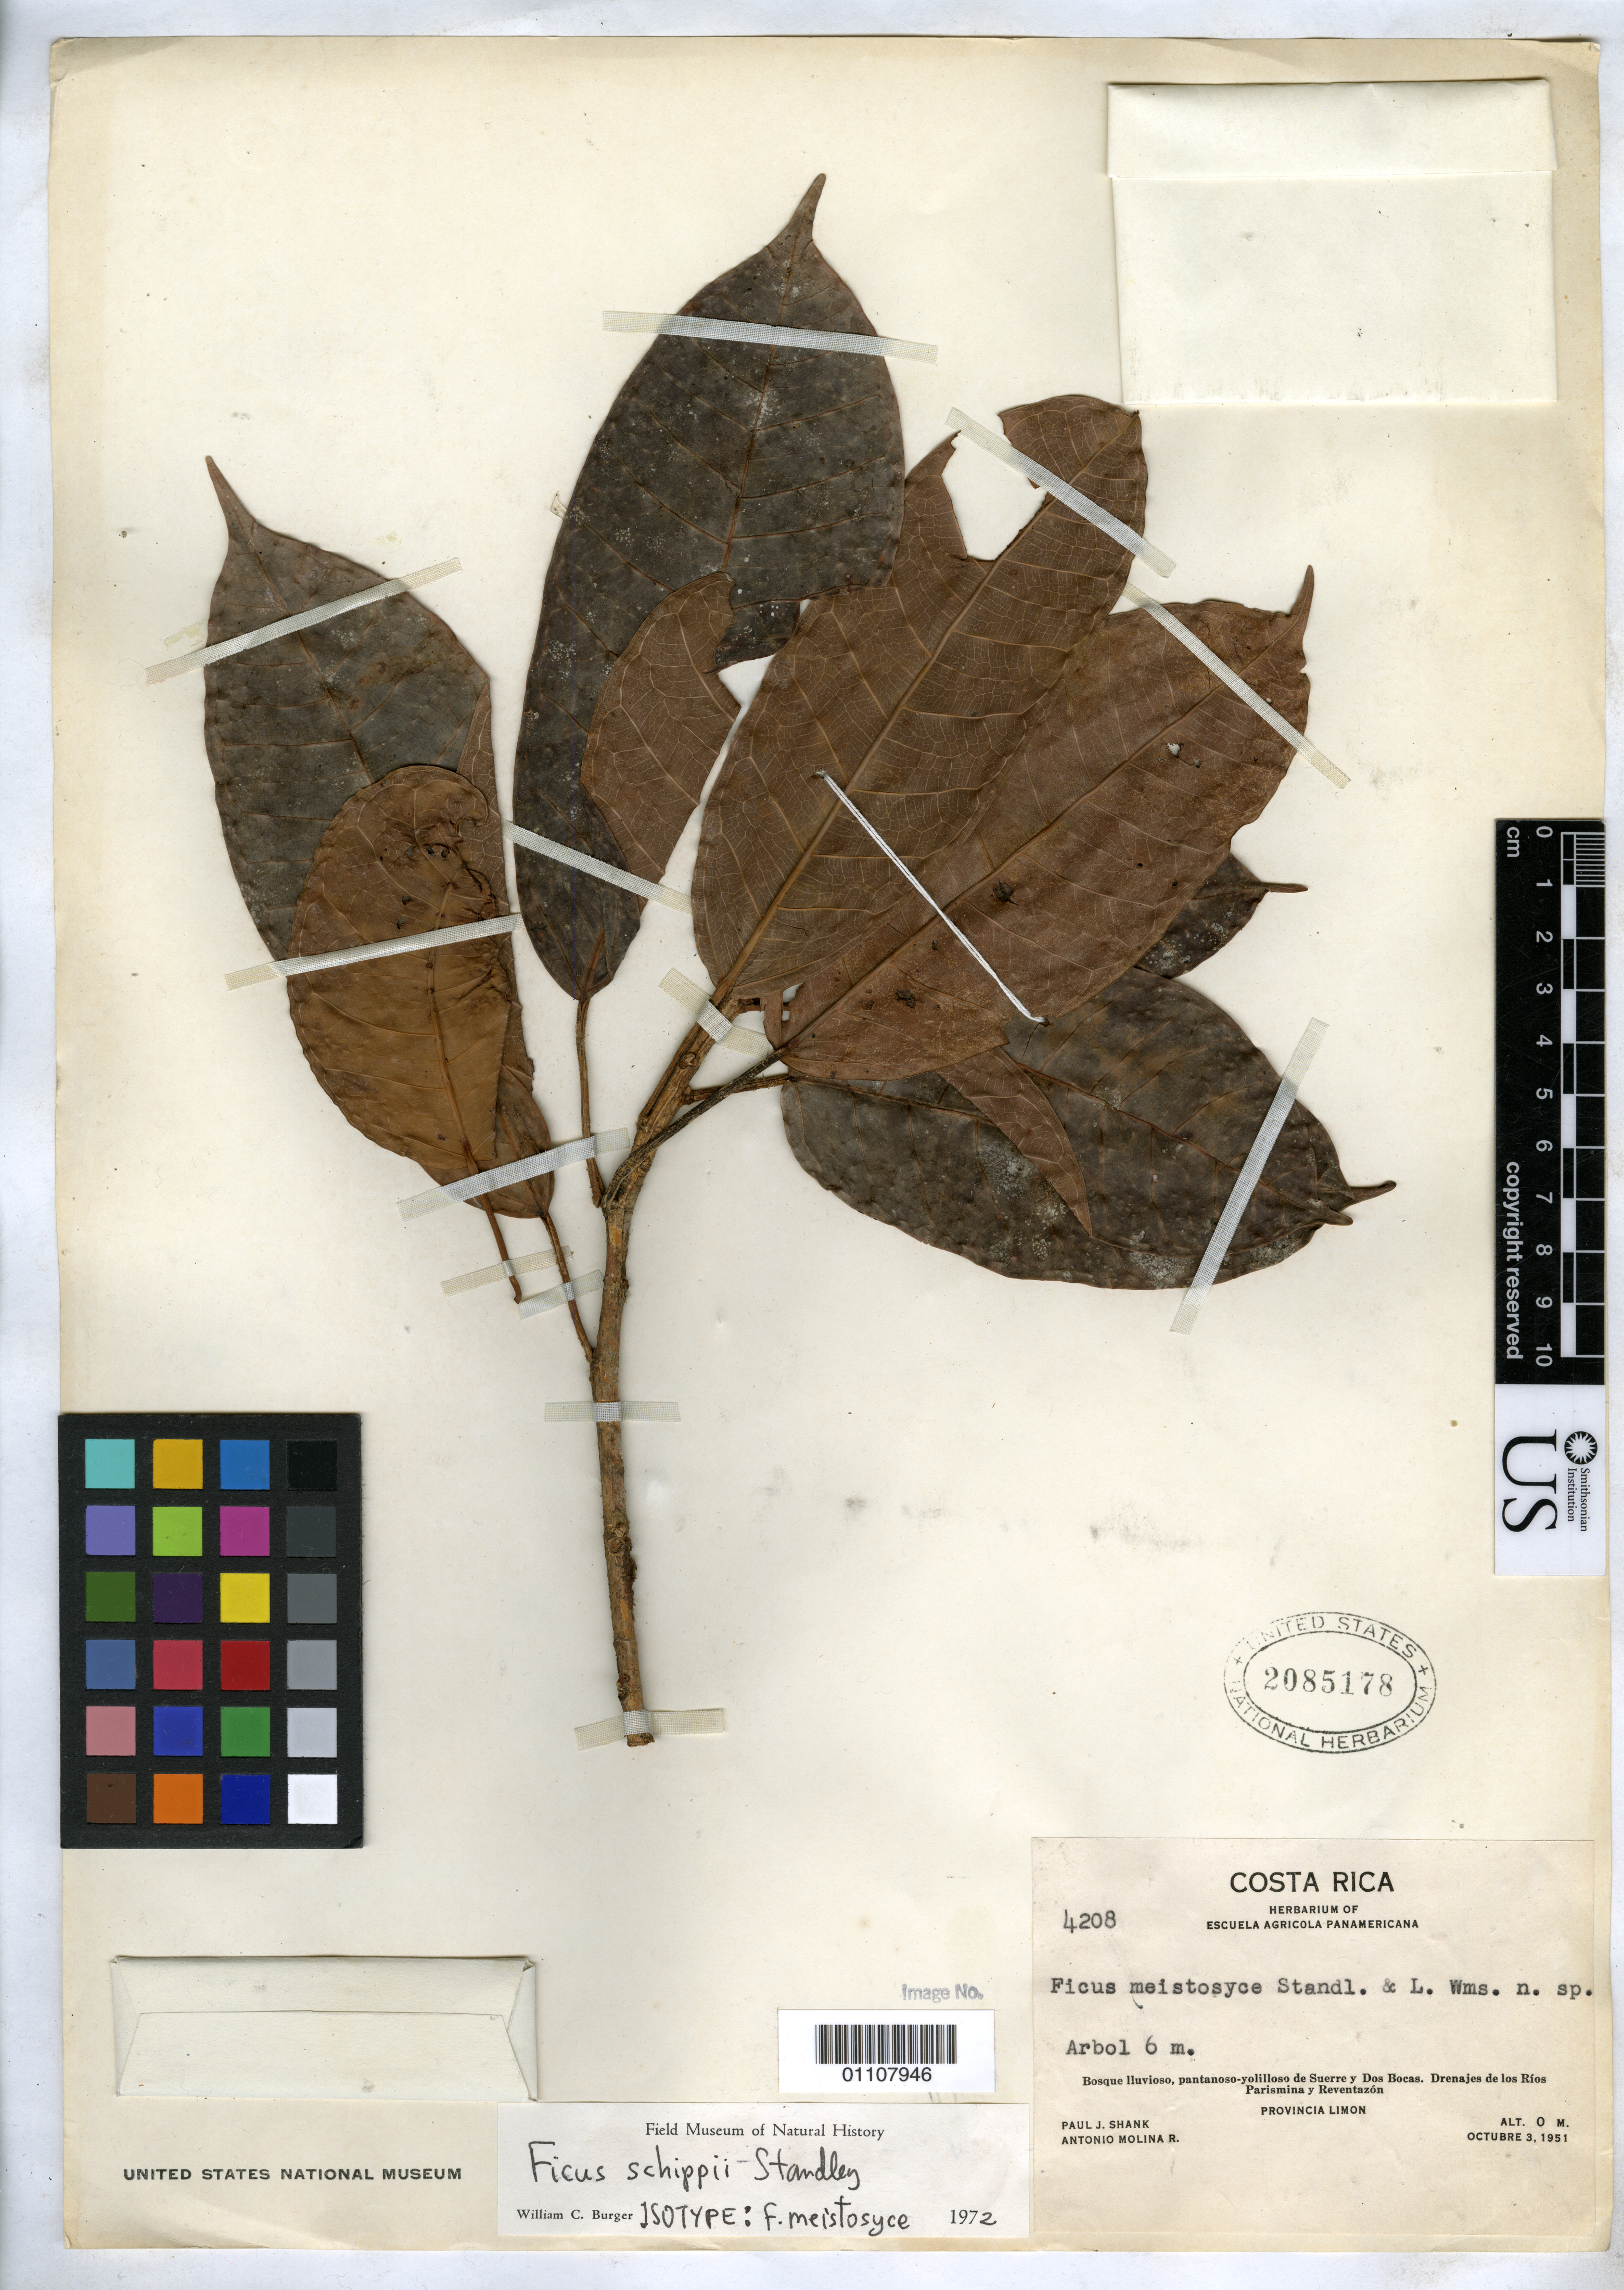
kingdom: Plantae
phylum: Tracheophyta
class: Magnoliopsida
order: Rosales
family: Moraceae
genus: Ficus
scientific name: Ficus meistosyce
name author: Standl. & L.O. Williams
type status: Isotype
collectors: P. J. Shank & A. Molina R.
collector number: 4208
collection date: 1951-10-03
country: Costa Rica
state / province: Limon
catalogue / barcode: US 2085178